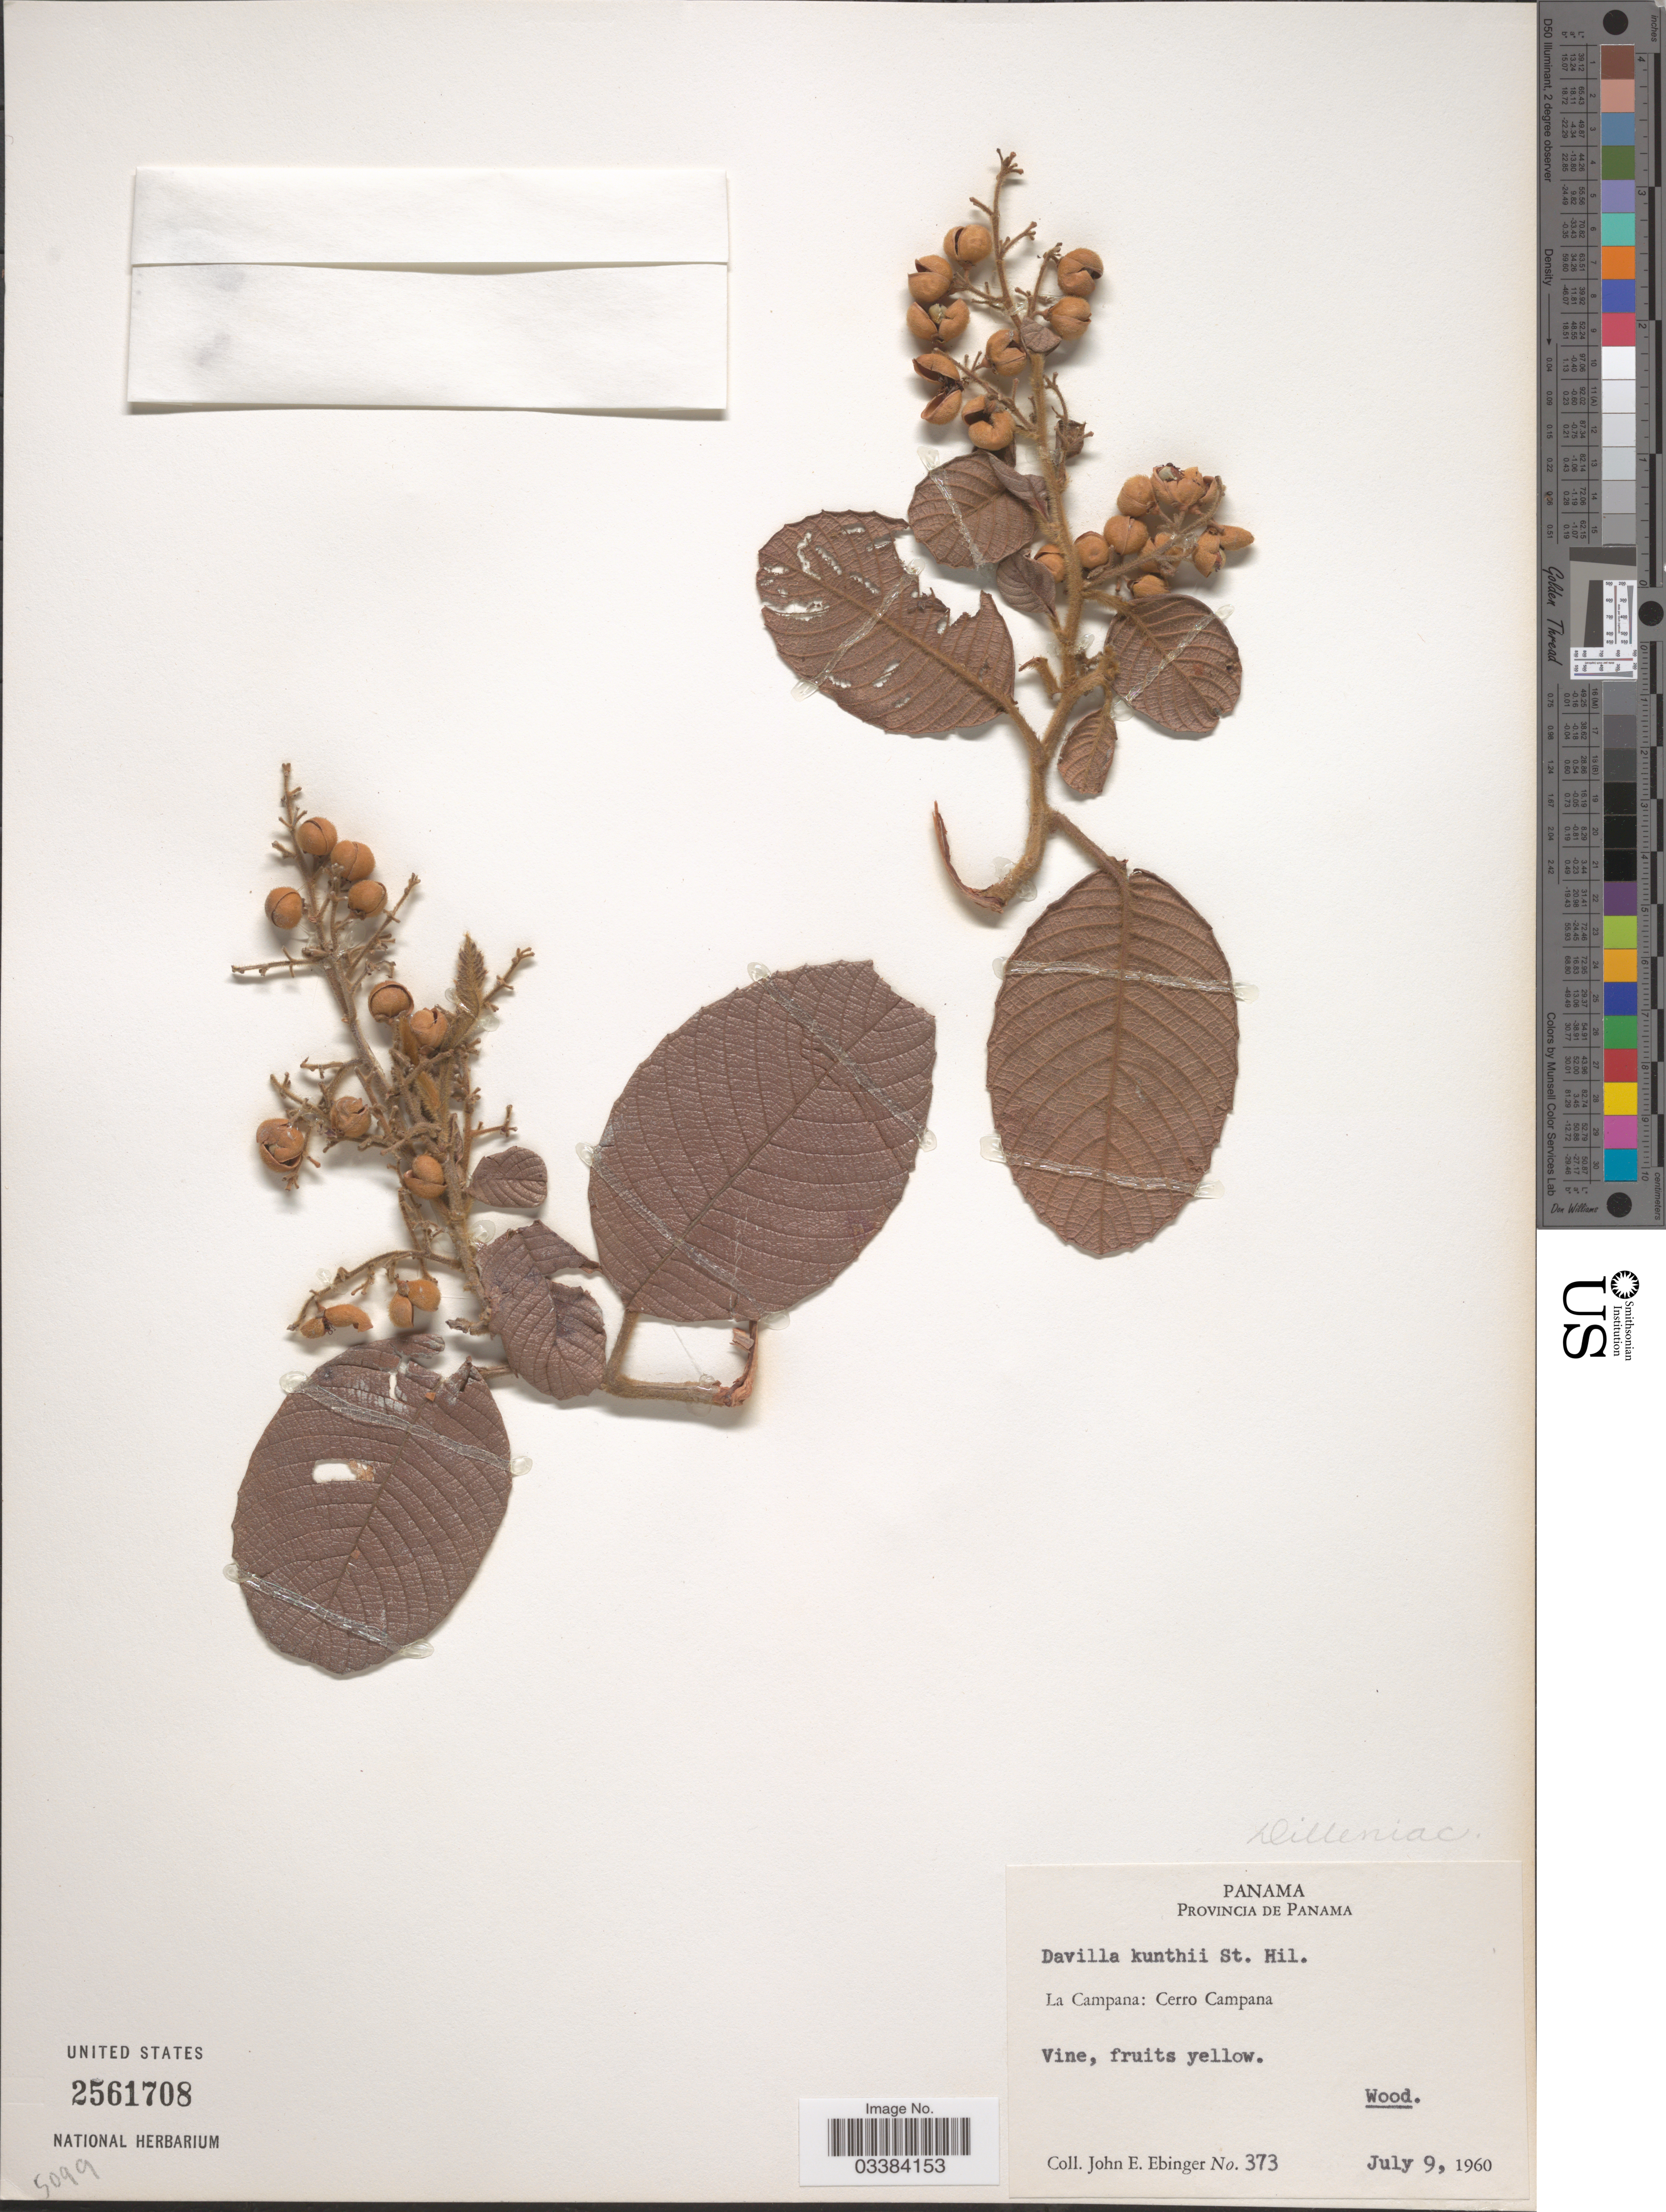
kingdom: Plantae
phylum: Tracheophyta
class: Magnoliopsida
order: Dilleniales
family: Dilleniaceae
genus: Davilla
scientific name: Davilla kunthii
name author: A. St.-Hil.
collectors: J. Ebinger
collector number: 373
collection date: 1960-07-09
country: Panama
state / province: Panamá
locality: La Campana: Cerro Campana.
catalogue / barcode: US 2561708